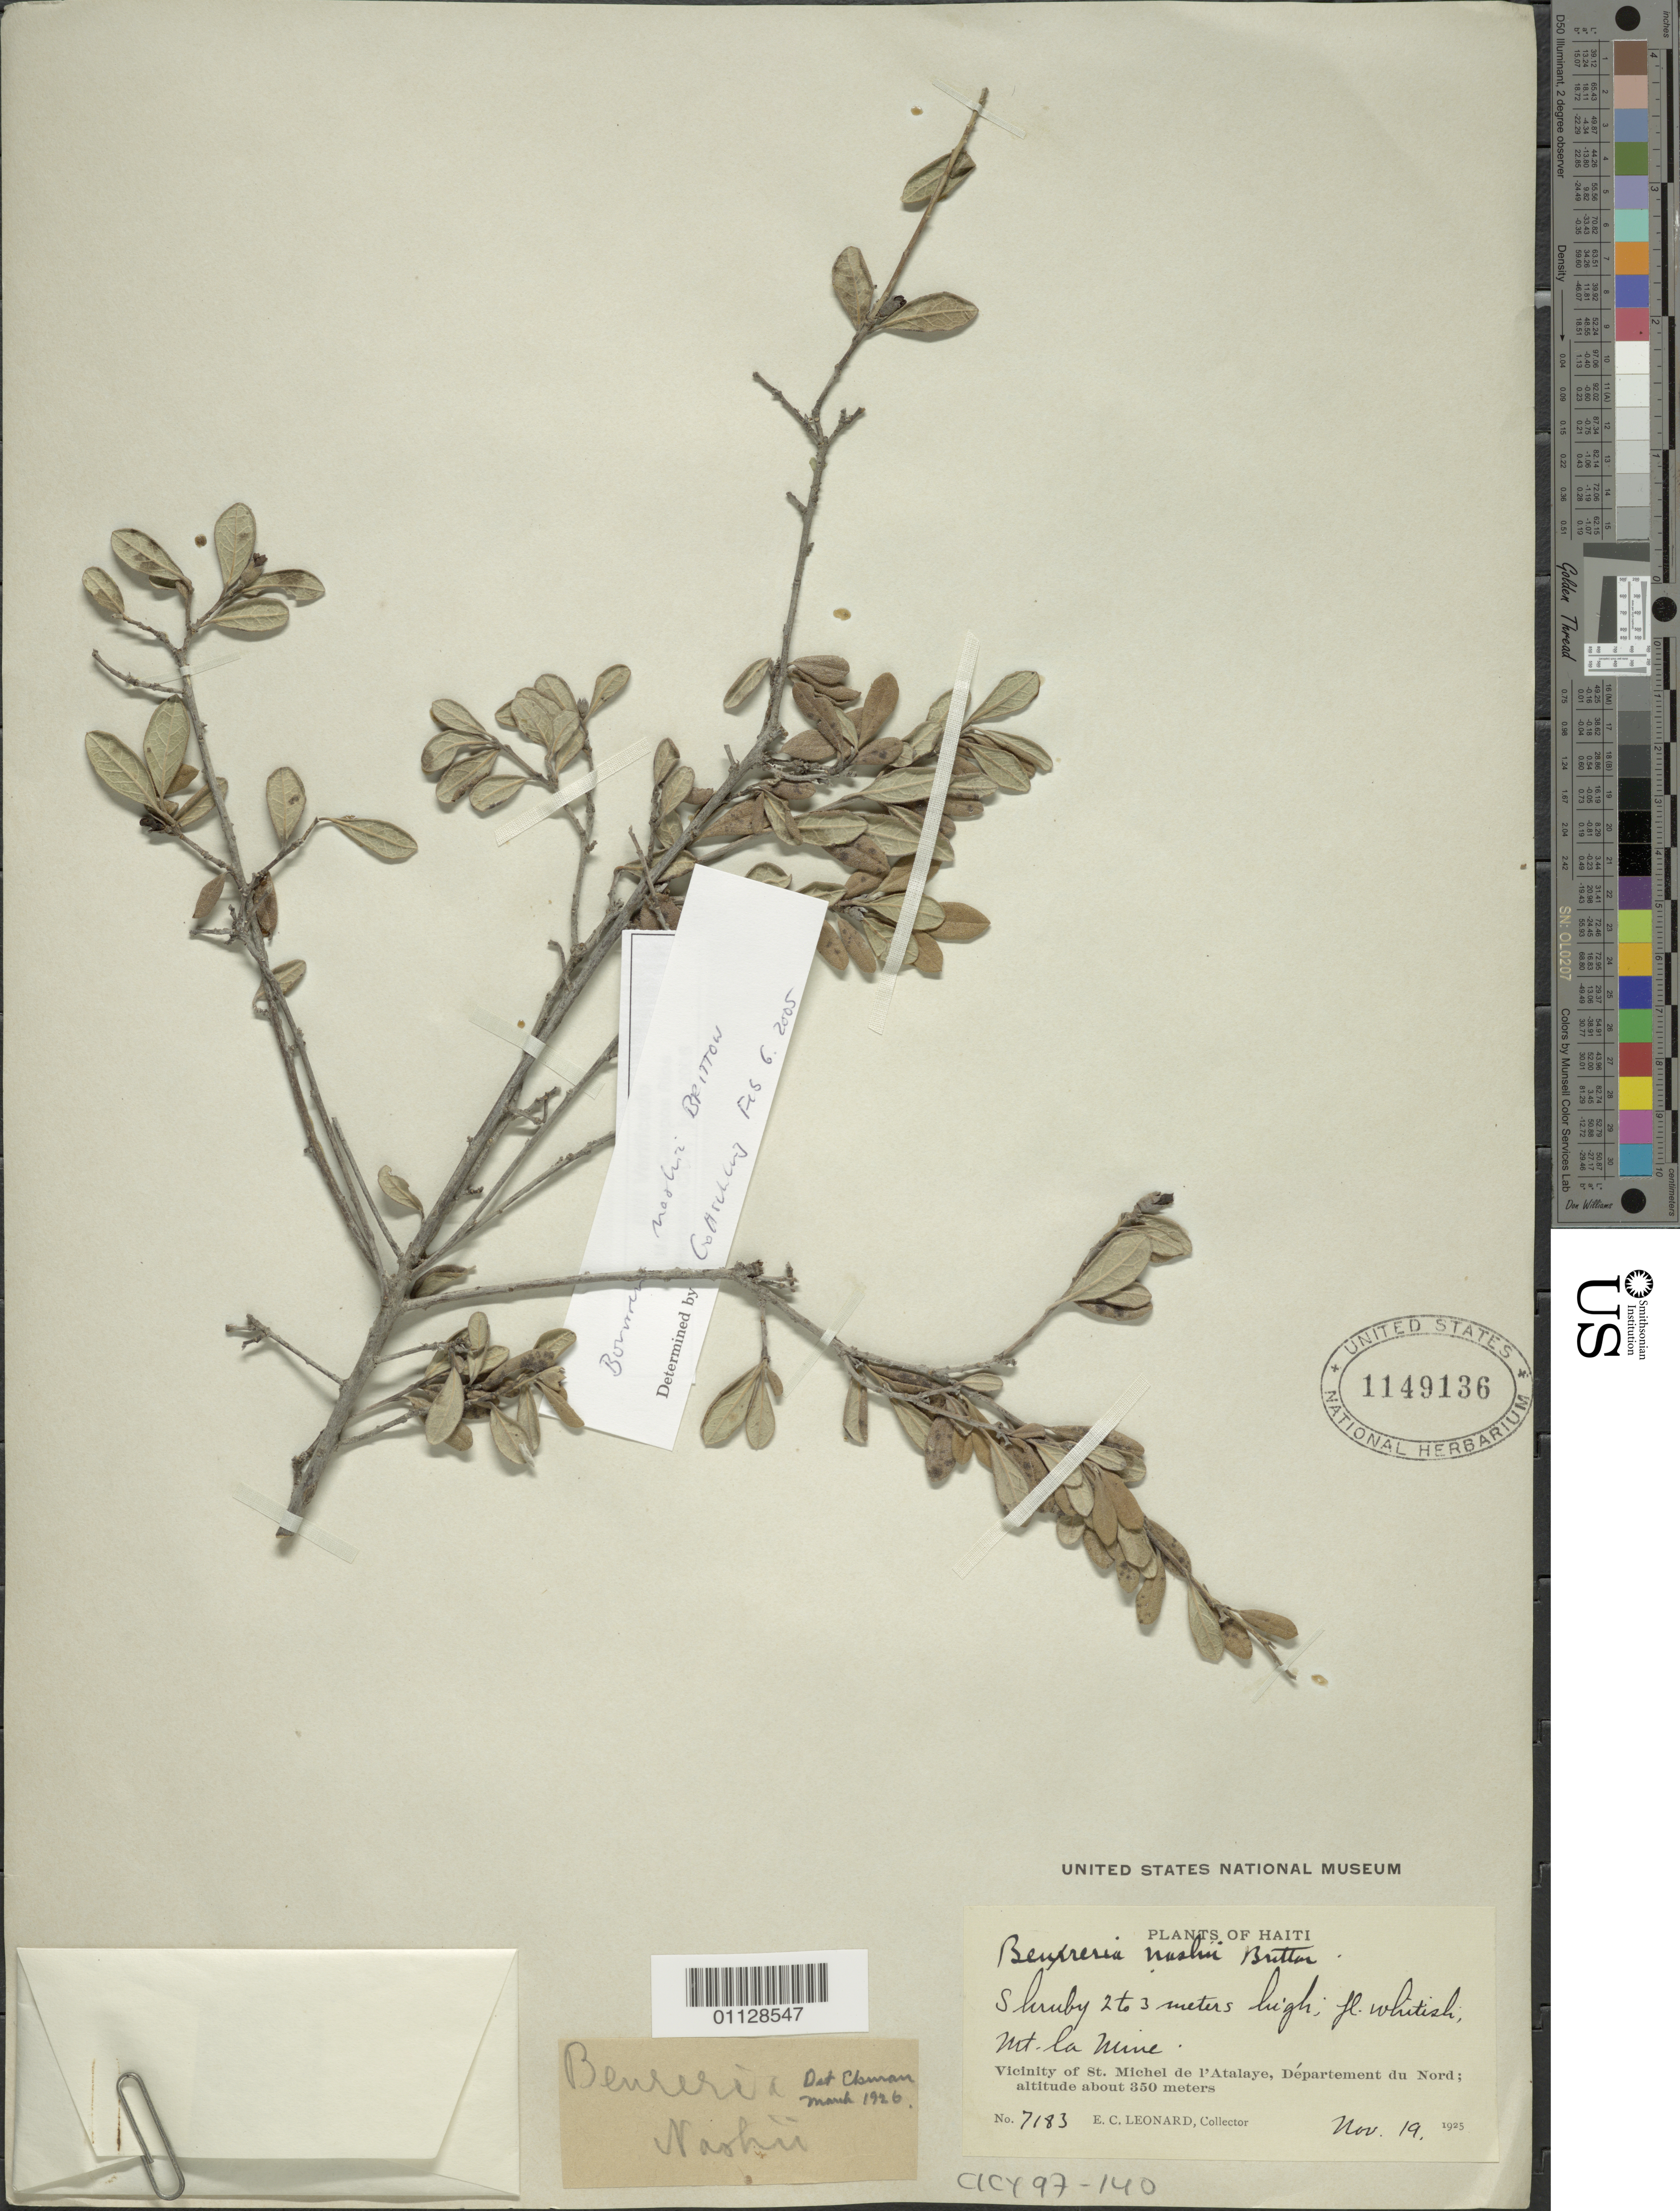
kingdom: Plantae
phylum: Tracheophyta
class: Magnoliopsida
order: Boraginales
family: Ehretiaceae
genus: Bourreria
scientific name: Bourreria nashii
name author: Britton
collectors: E. C. Leonard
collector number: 7183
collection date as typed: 19 Nov 1925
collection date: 1925-11-19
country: Haiti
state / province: Nord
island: Hispaniola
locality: Vicinity of St. Michel de l'Atalaye: Mt. La Mine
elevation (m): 350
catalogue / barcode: US 1149136